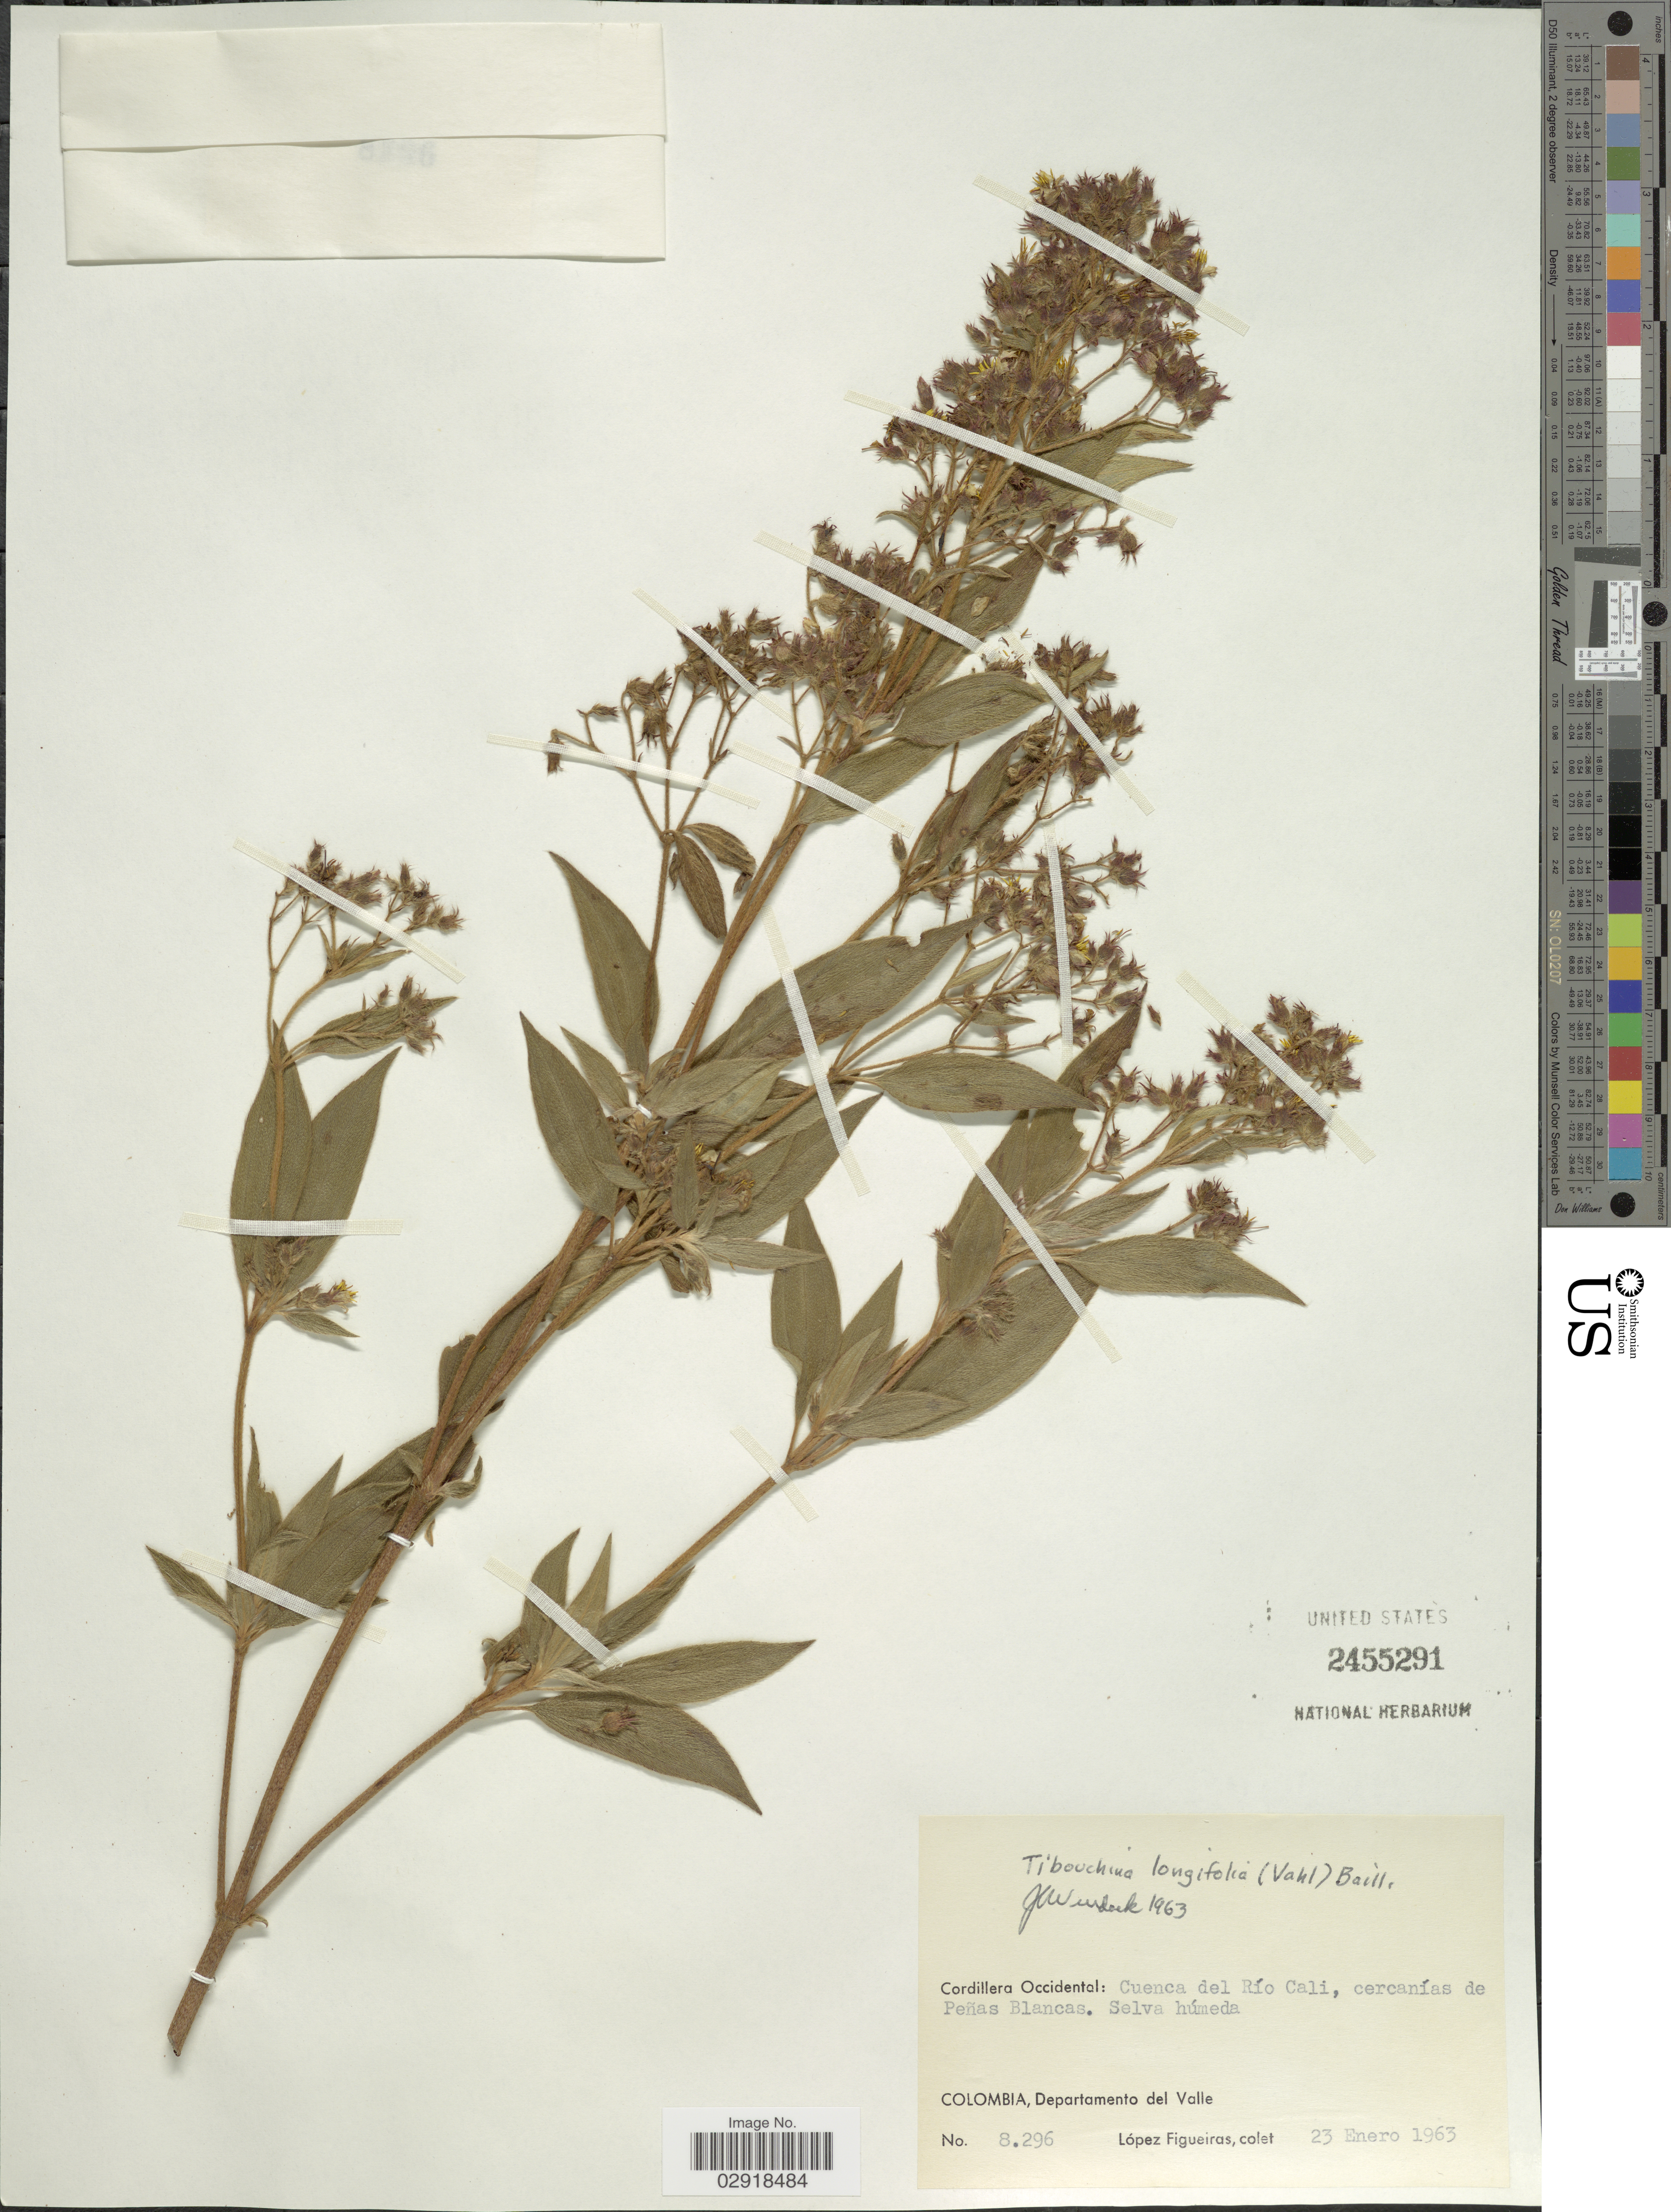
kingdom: Plantae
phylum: Tracheophyta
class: Magnoliopsida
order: Myrtales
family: Melastomataceae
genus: Chaetogastra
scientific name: Chaetogastra longifolia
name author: (Vahl) DC.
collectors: M. López Figueiras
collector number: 8296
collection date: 1963-01-23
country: Colombia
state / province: Valle del Cauca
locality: Cordillera Occidental, Cuenca del Río Cali, cercanías de Peñas Blancas, Departamento del Valle.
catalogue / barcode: US 2455291